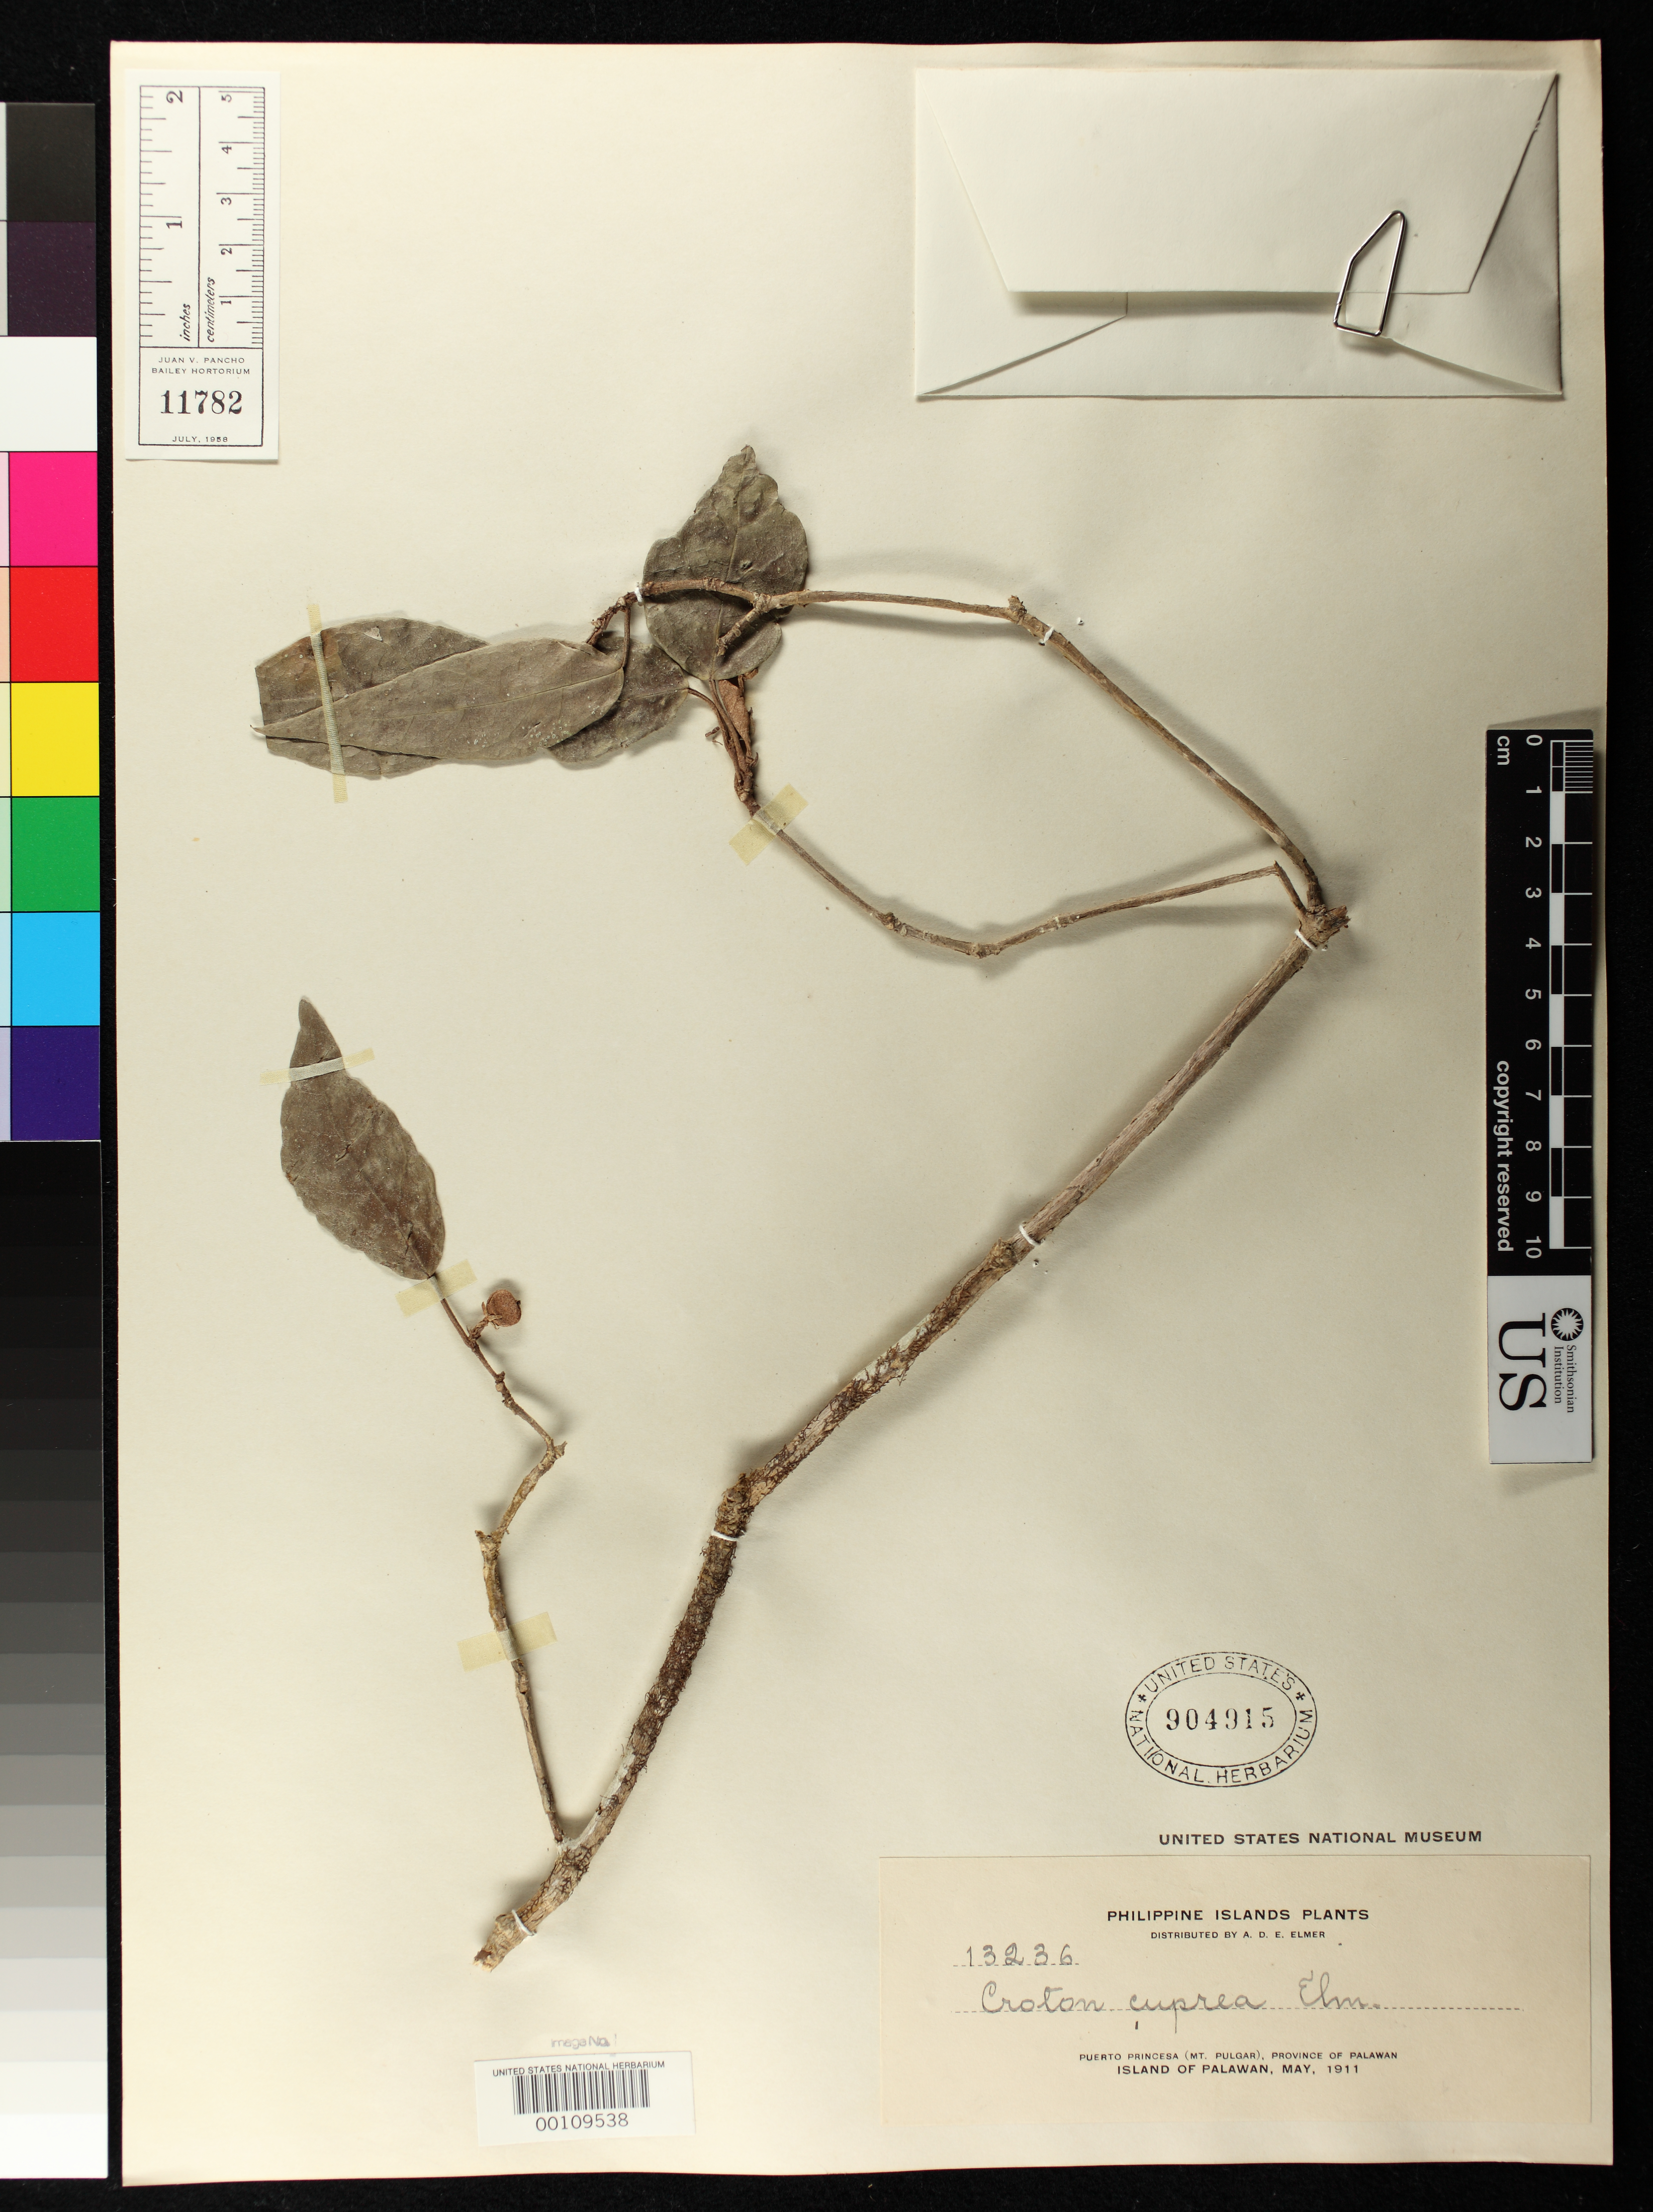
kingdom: Plantae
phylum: Tracheophyta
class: Magnoliopsida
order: Malpighiales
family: Euphorbiaceae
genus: Croton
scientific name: Croton cupreus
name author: Elmer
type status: Isotype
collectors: A. D. E. Elmer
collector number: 13236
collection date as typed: May 1911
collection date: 1911-05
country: Philippines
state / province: Mimaropa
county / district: Palawan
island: Palawan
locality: Puerto Princesa (Mt. Pulgar), province of Palawan, Island of Palawan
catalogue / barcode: US 904915